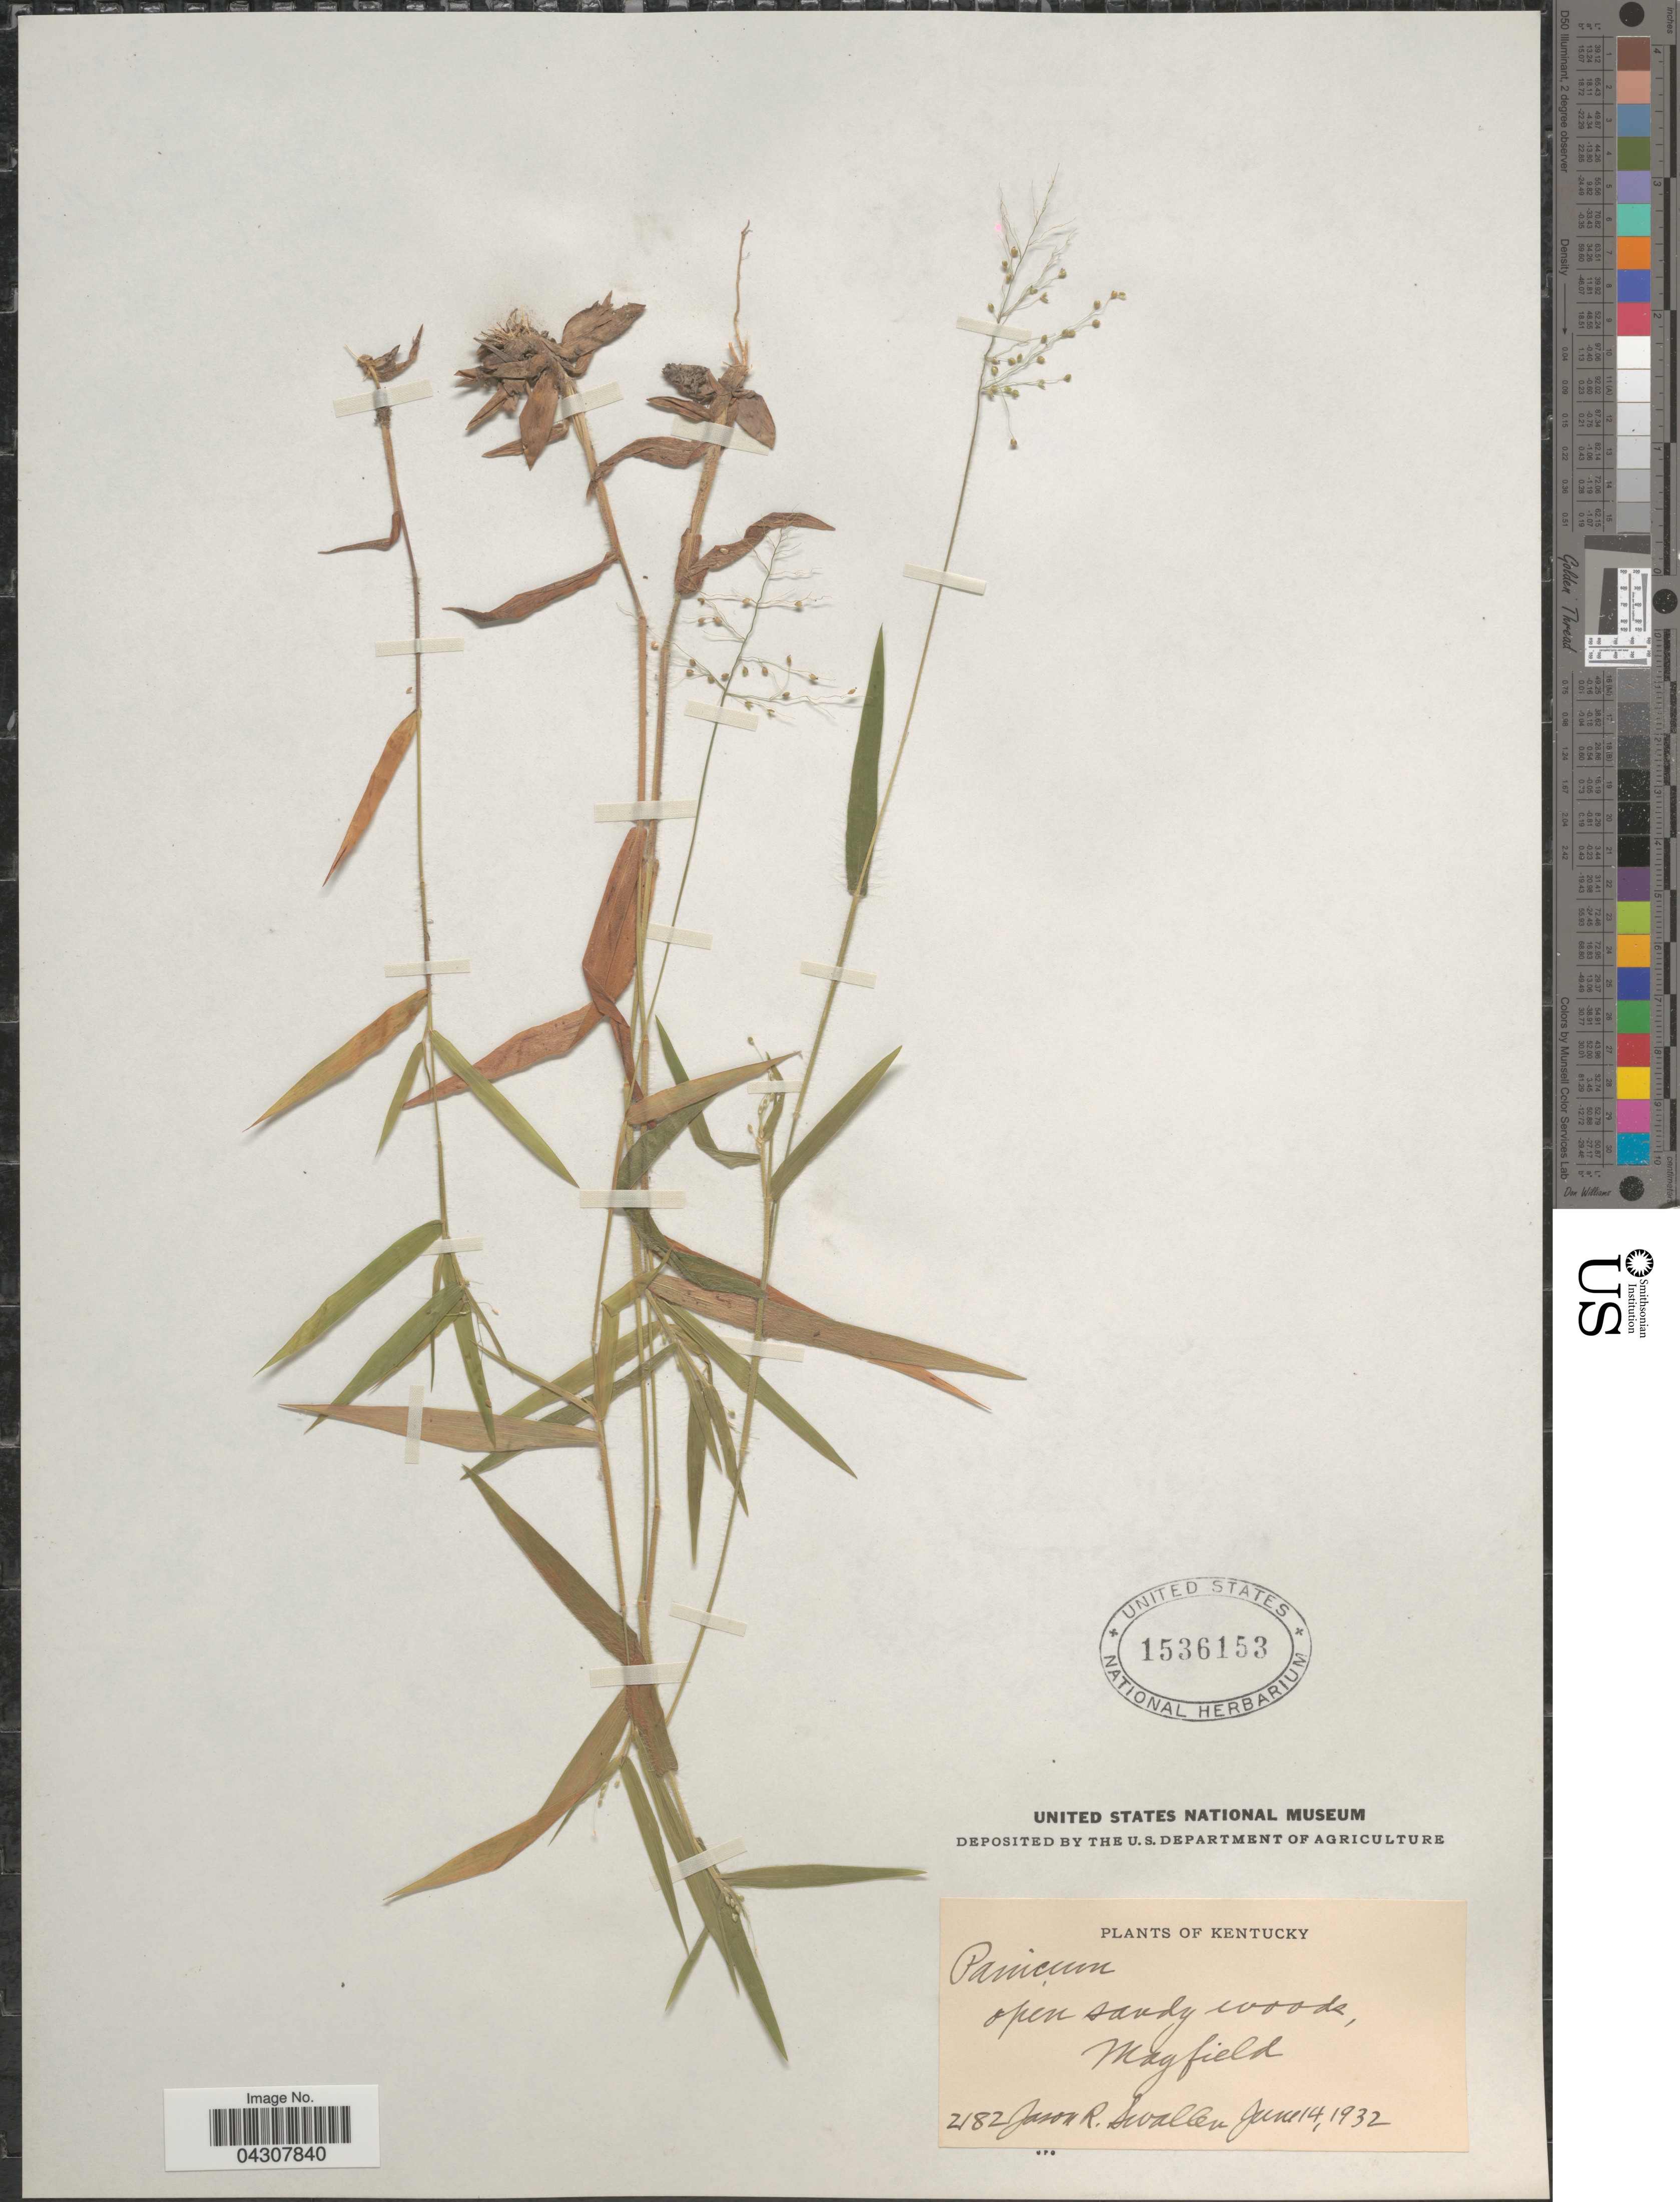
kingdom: Plantae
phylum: Tracheophyta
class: Liliopsida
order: Poales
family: Poaceae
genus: Dichanthelium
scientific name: Dichanthelium acuminatum var. acuminatum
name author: (Sw.) Gould & C.A. Clark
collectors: J. R. Swallen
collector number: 2182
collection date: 1932-06-14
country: United States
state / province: Kentucky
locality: Mayfield.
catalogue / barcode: US 1536153